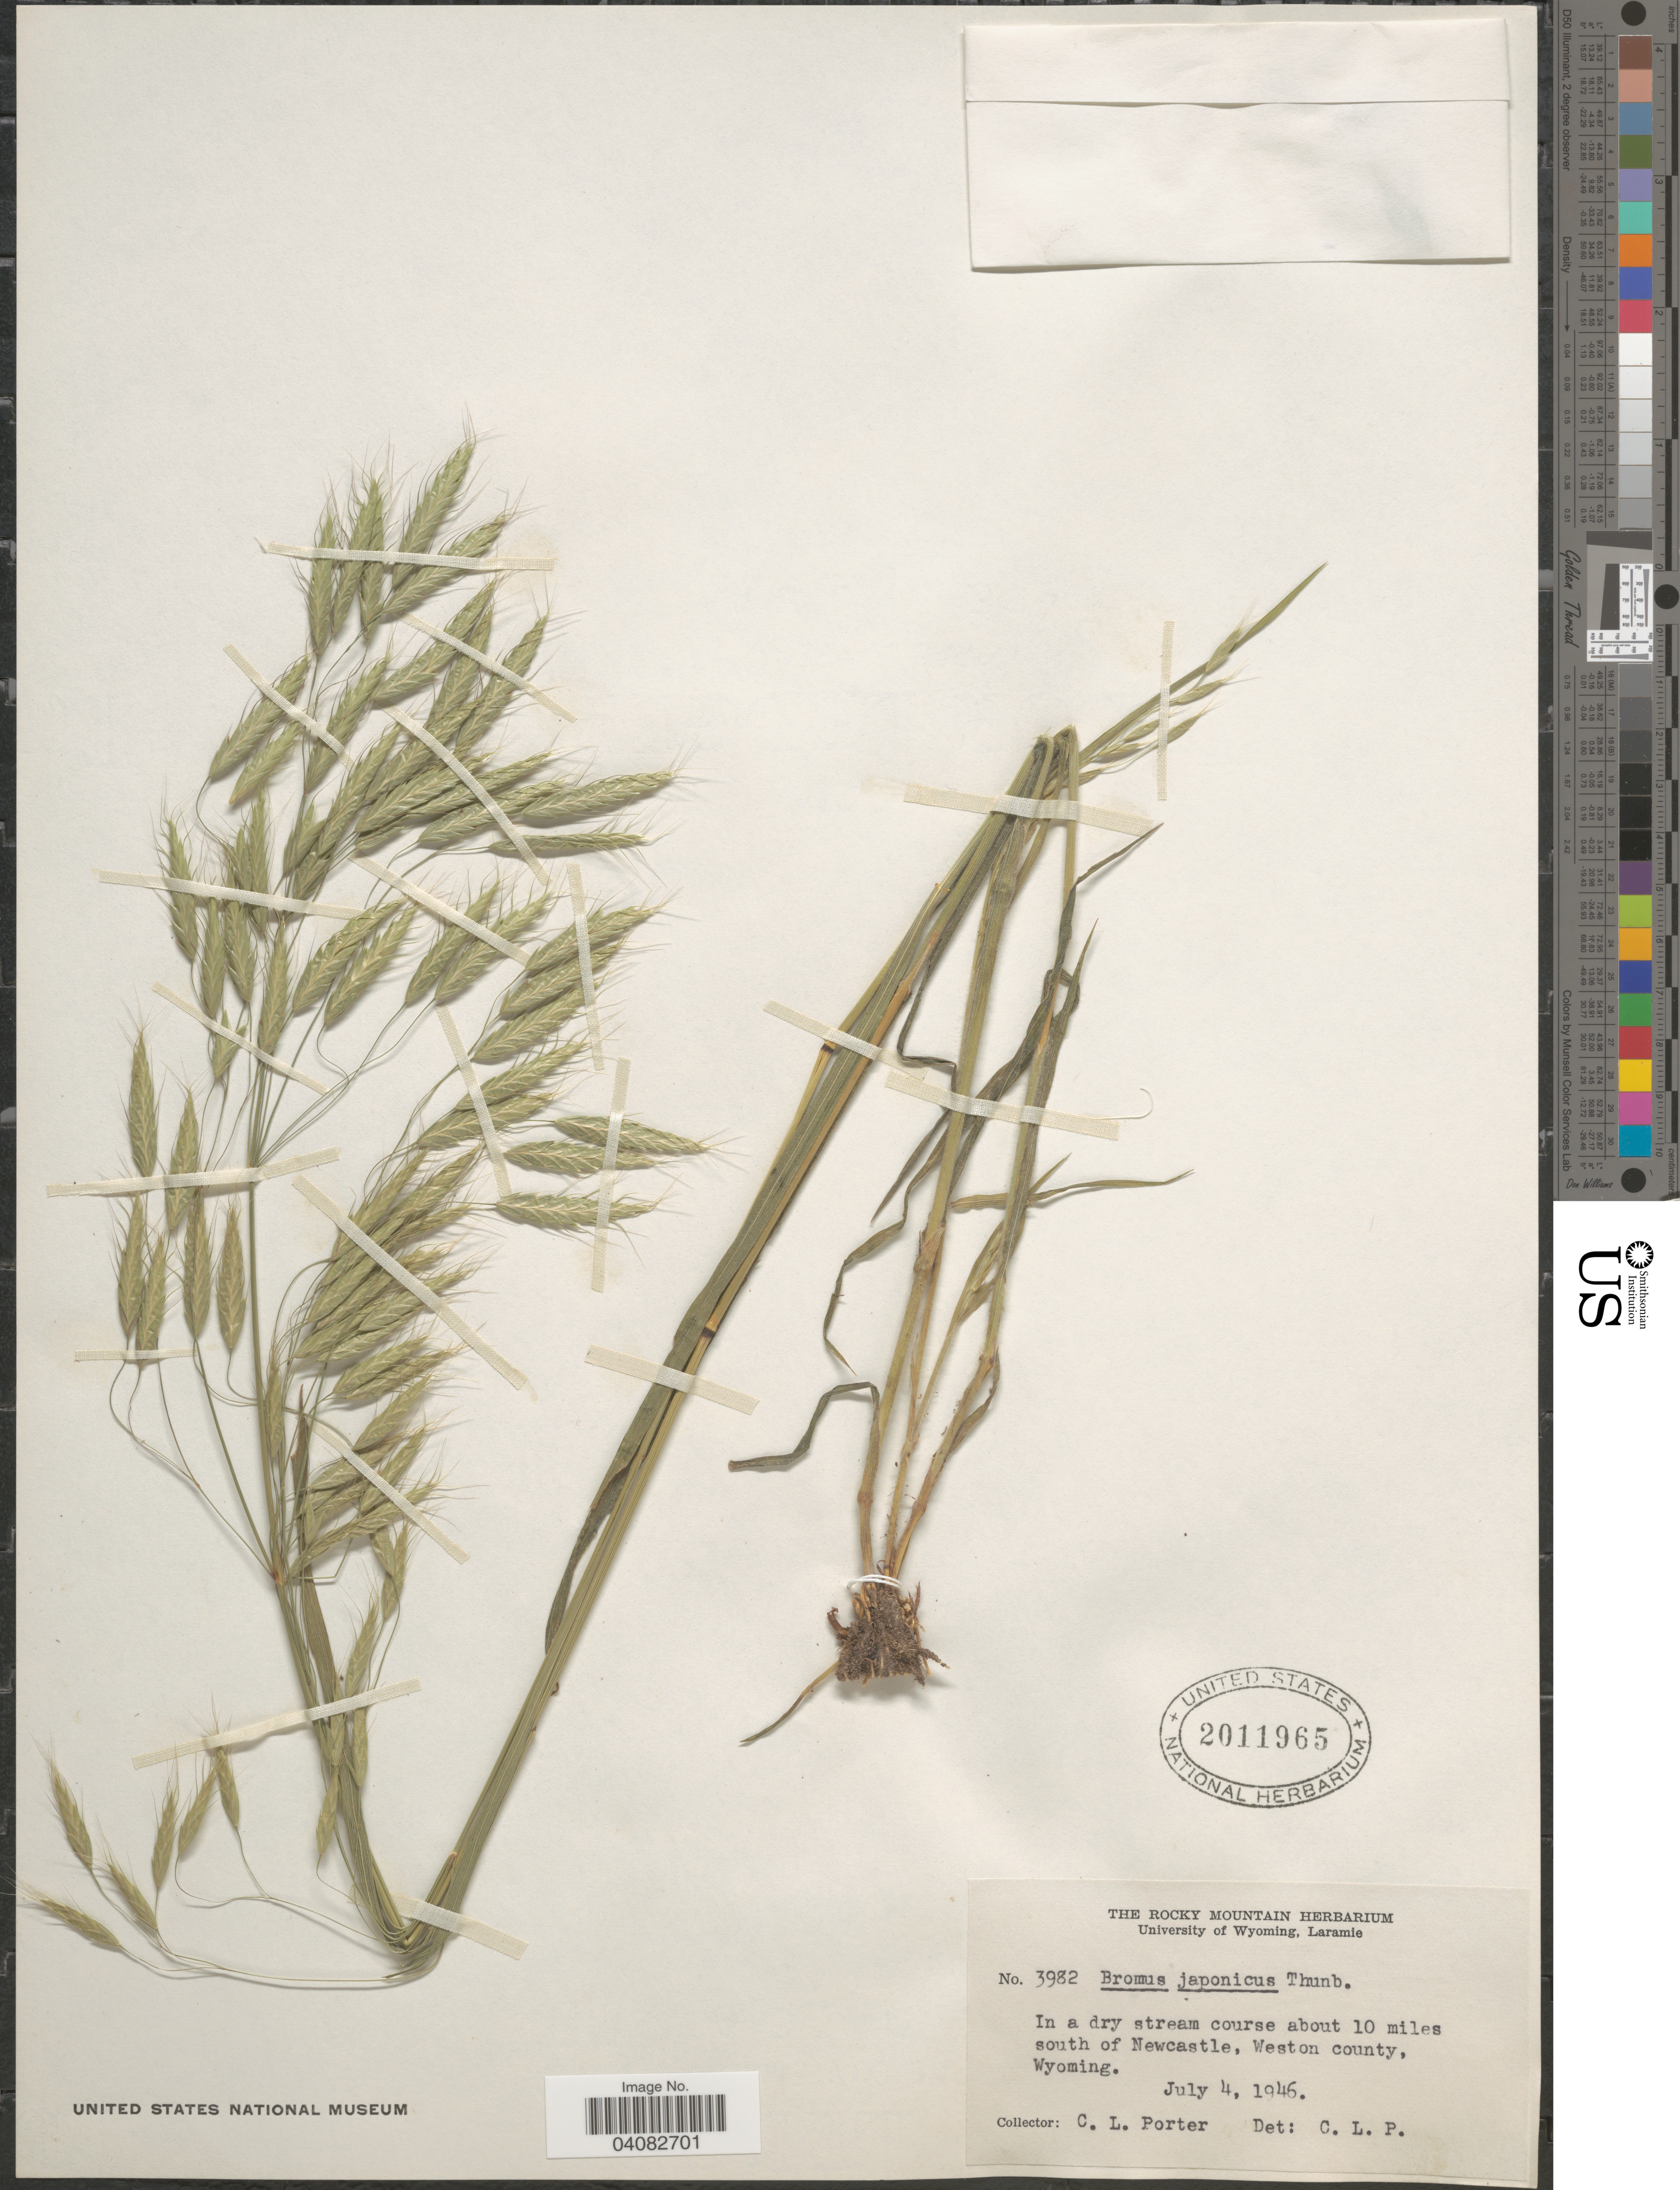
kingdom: Plantae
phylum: Tracheophyta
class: Liliopsida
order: Poales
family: Poaceae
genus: Bromus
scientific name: Bromus japonicus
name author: Houtt.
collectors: C. L. Porter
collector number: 3982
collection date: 1946-07-04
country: United States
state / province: Wyoming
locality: In a dry stream course about 10 miles south of Newcastle, Weston County.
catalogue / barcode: US 2011965